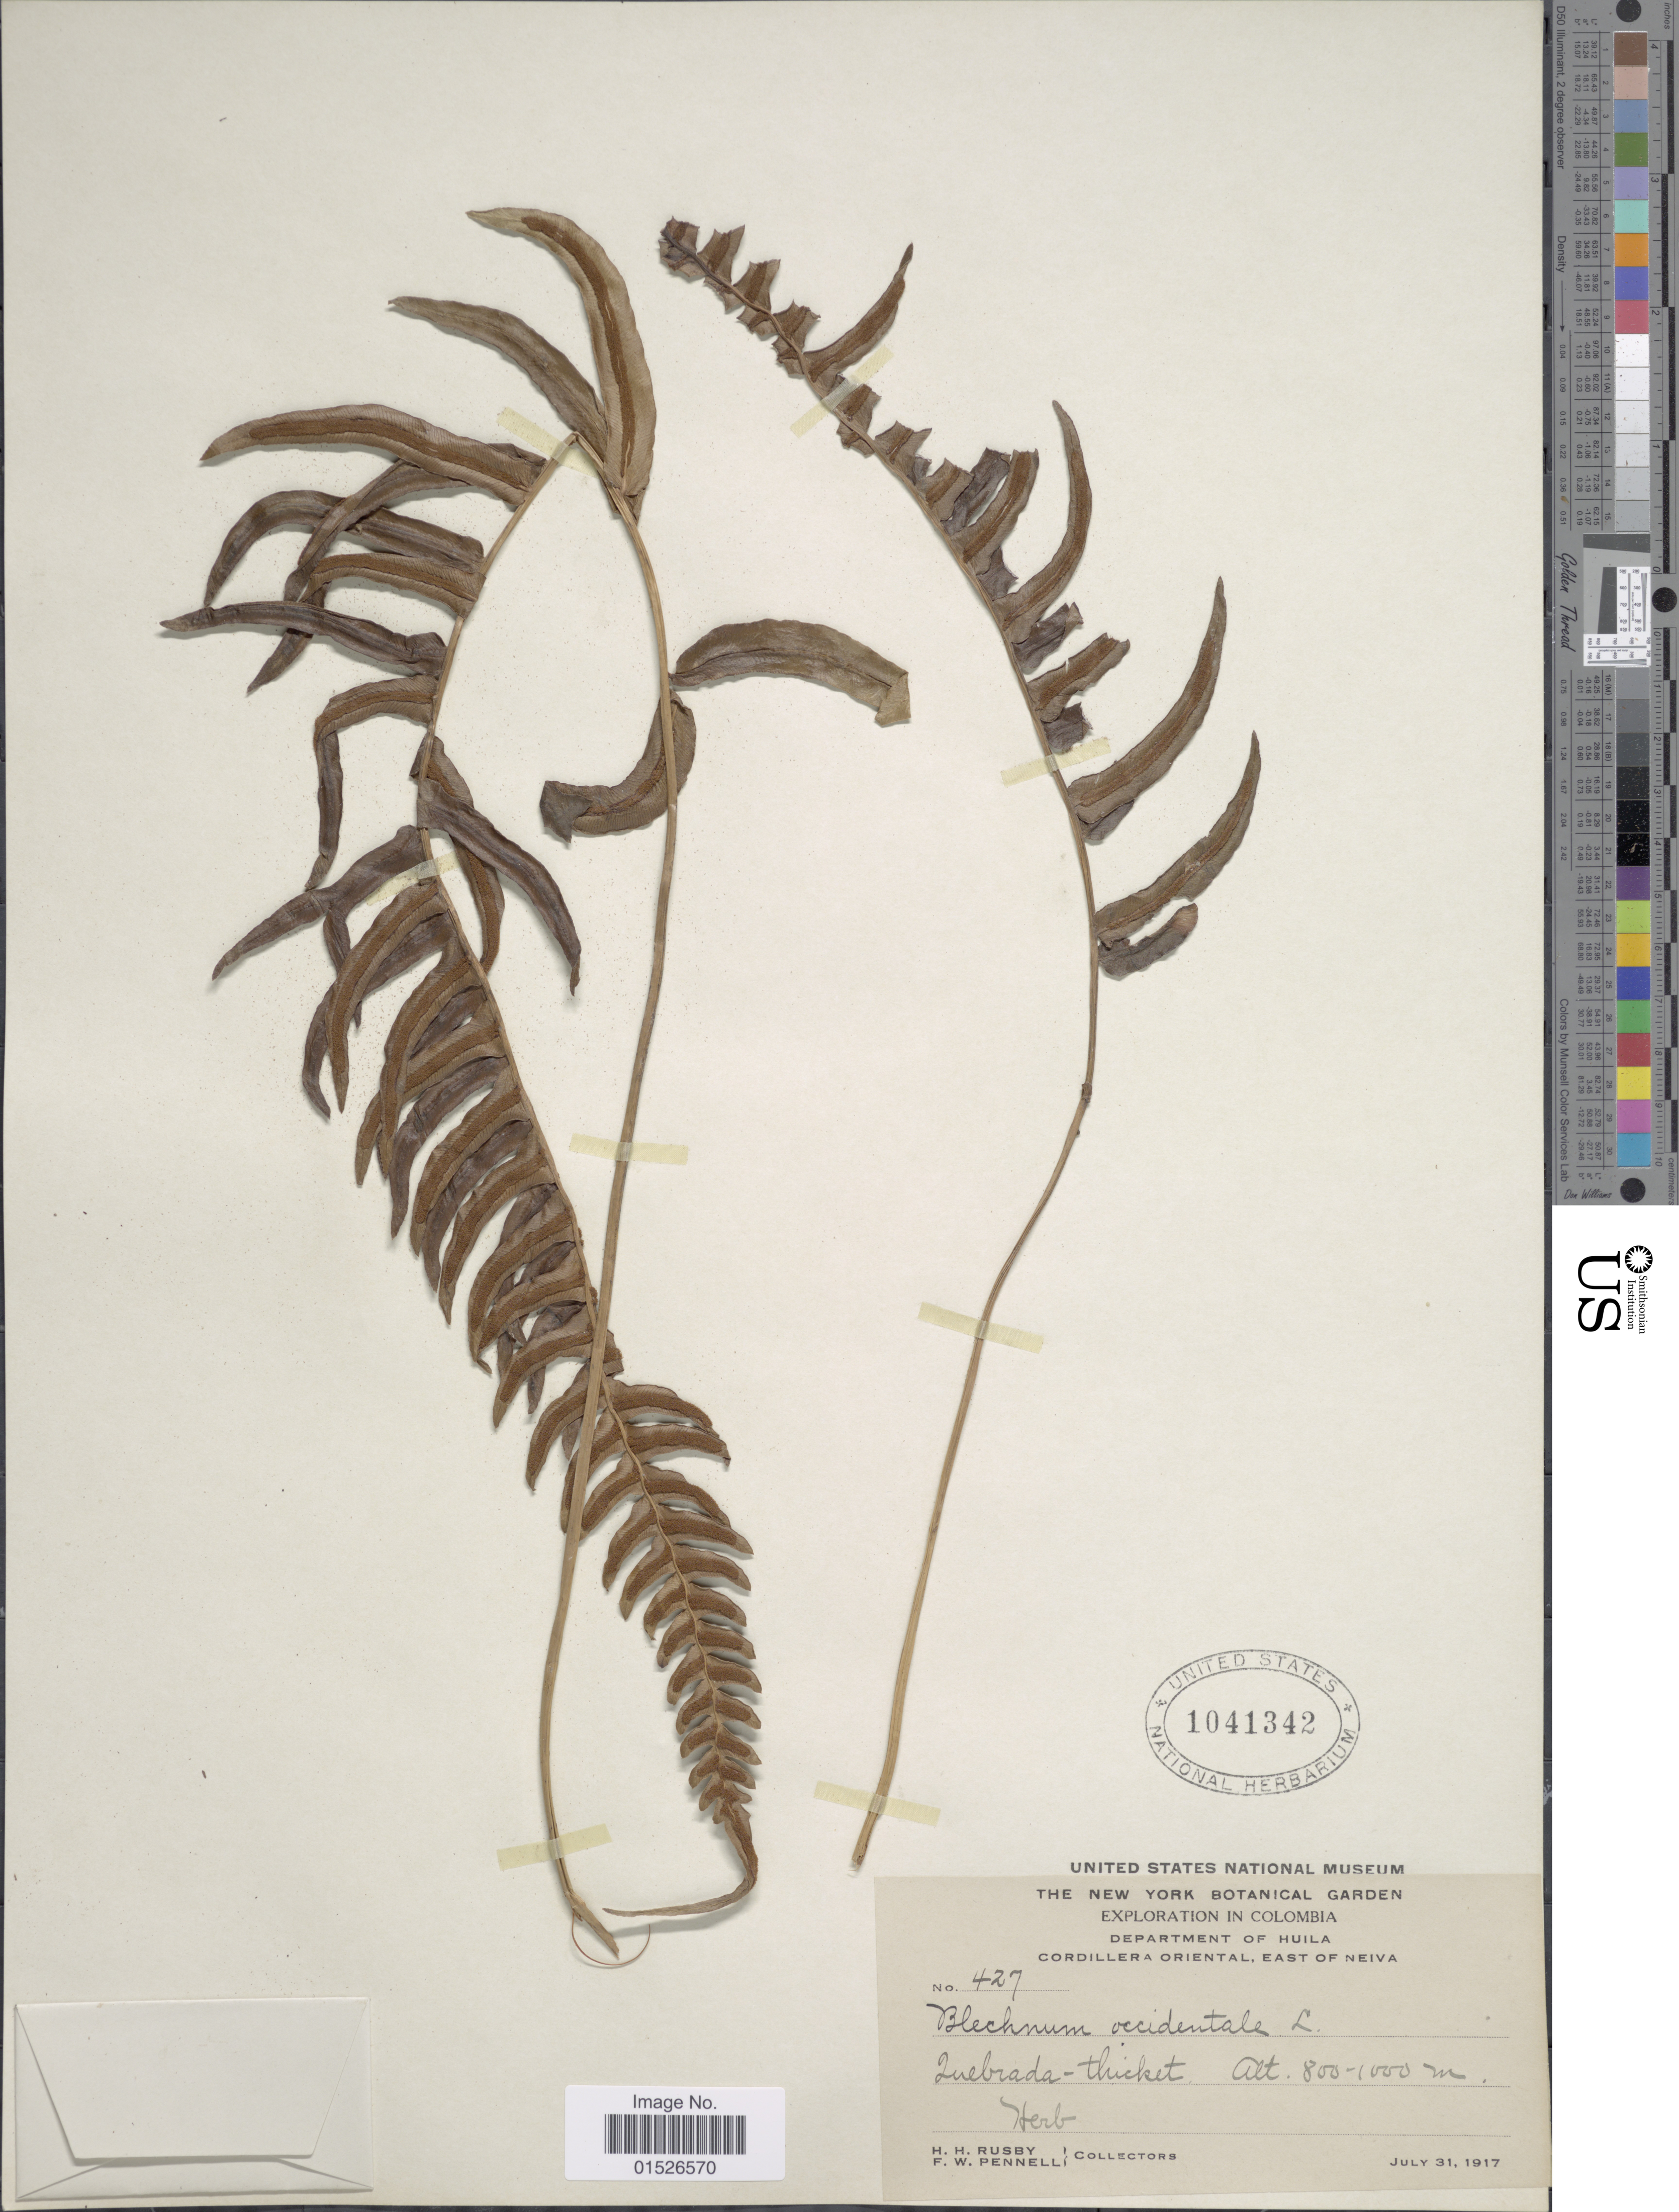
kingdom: Plantae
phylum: Tracheophyta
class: Polypodiopsida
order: Polypodiales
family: Blechnaceae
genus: Blechnum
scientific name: Blechnum occidentale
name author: L.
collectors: H. H. Rusby & F. W. Pennell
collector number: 427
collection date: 1917-07-31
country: Colombia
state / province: Huila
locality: Department of Huila, Cordillera oriental, east of Neive. Quebrada-thicket.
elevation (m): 800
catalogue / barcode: US 1041342